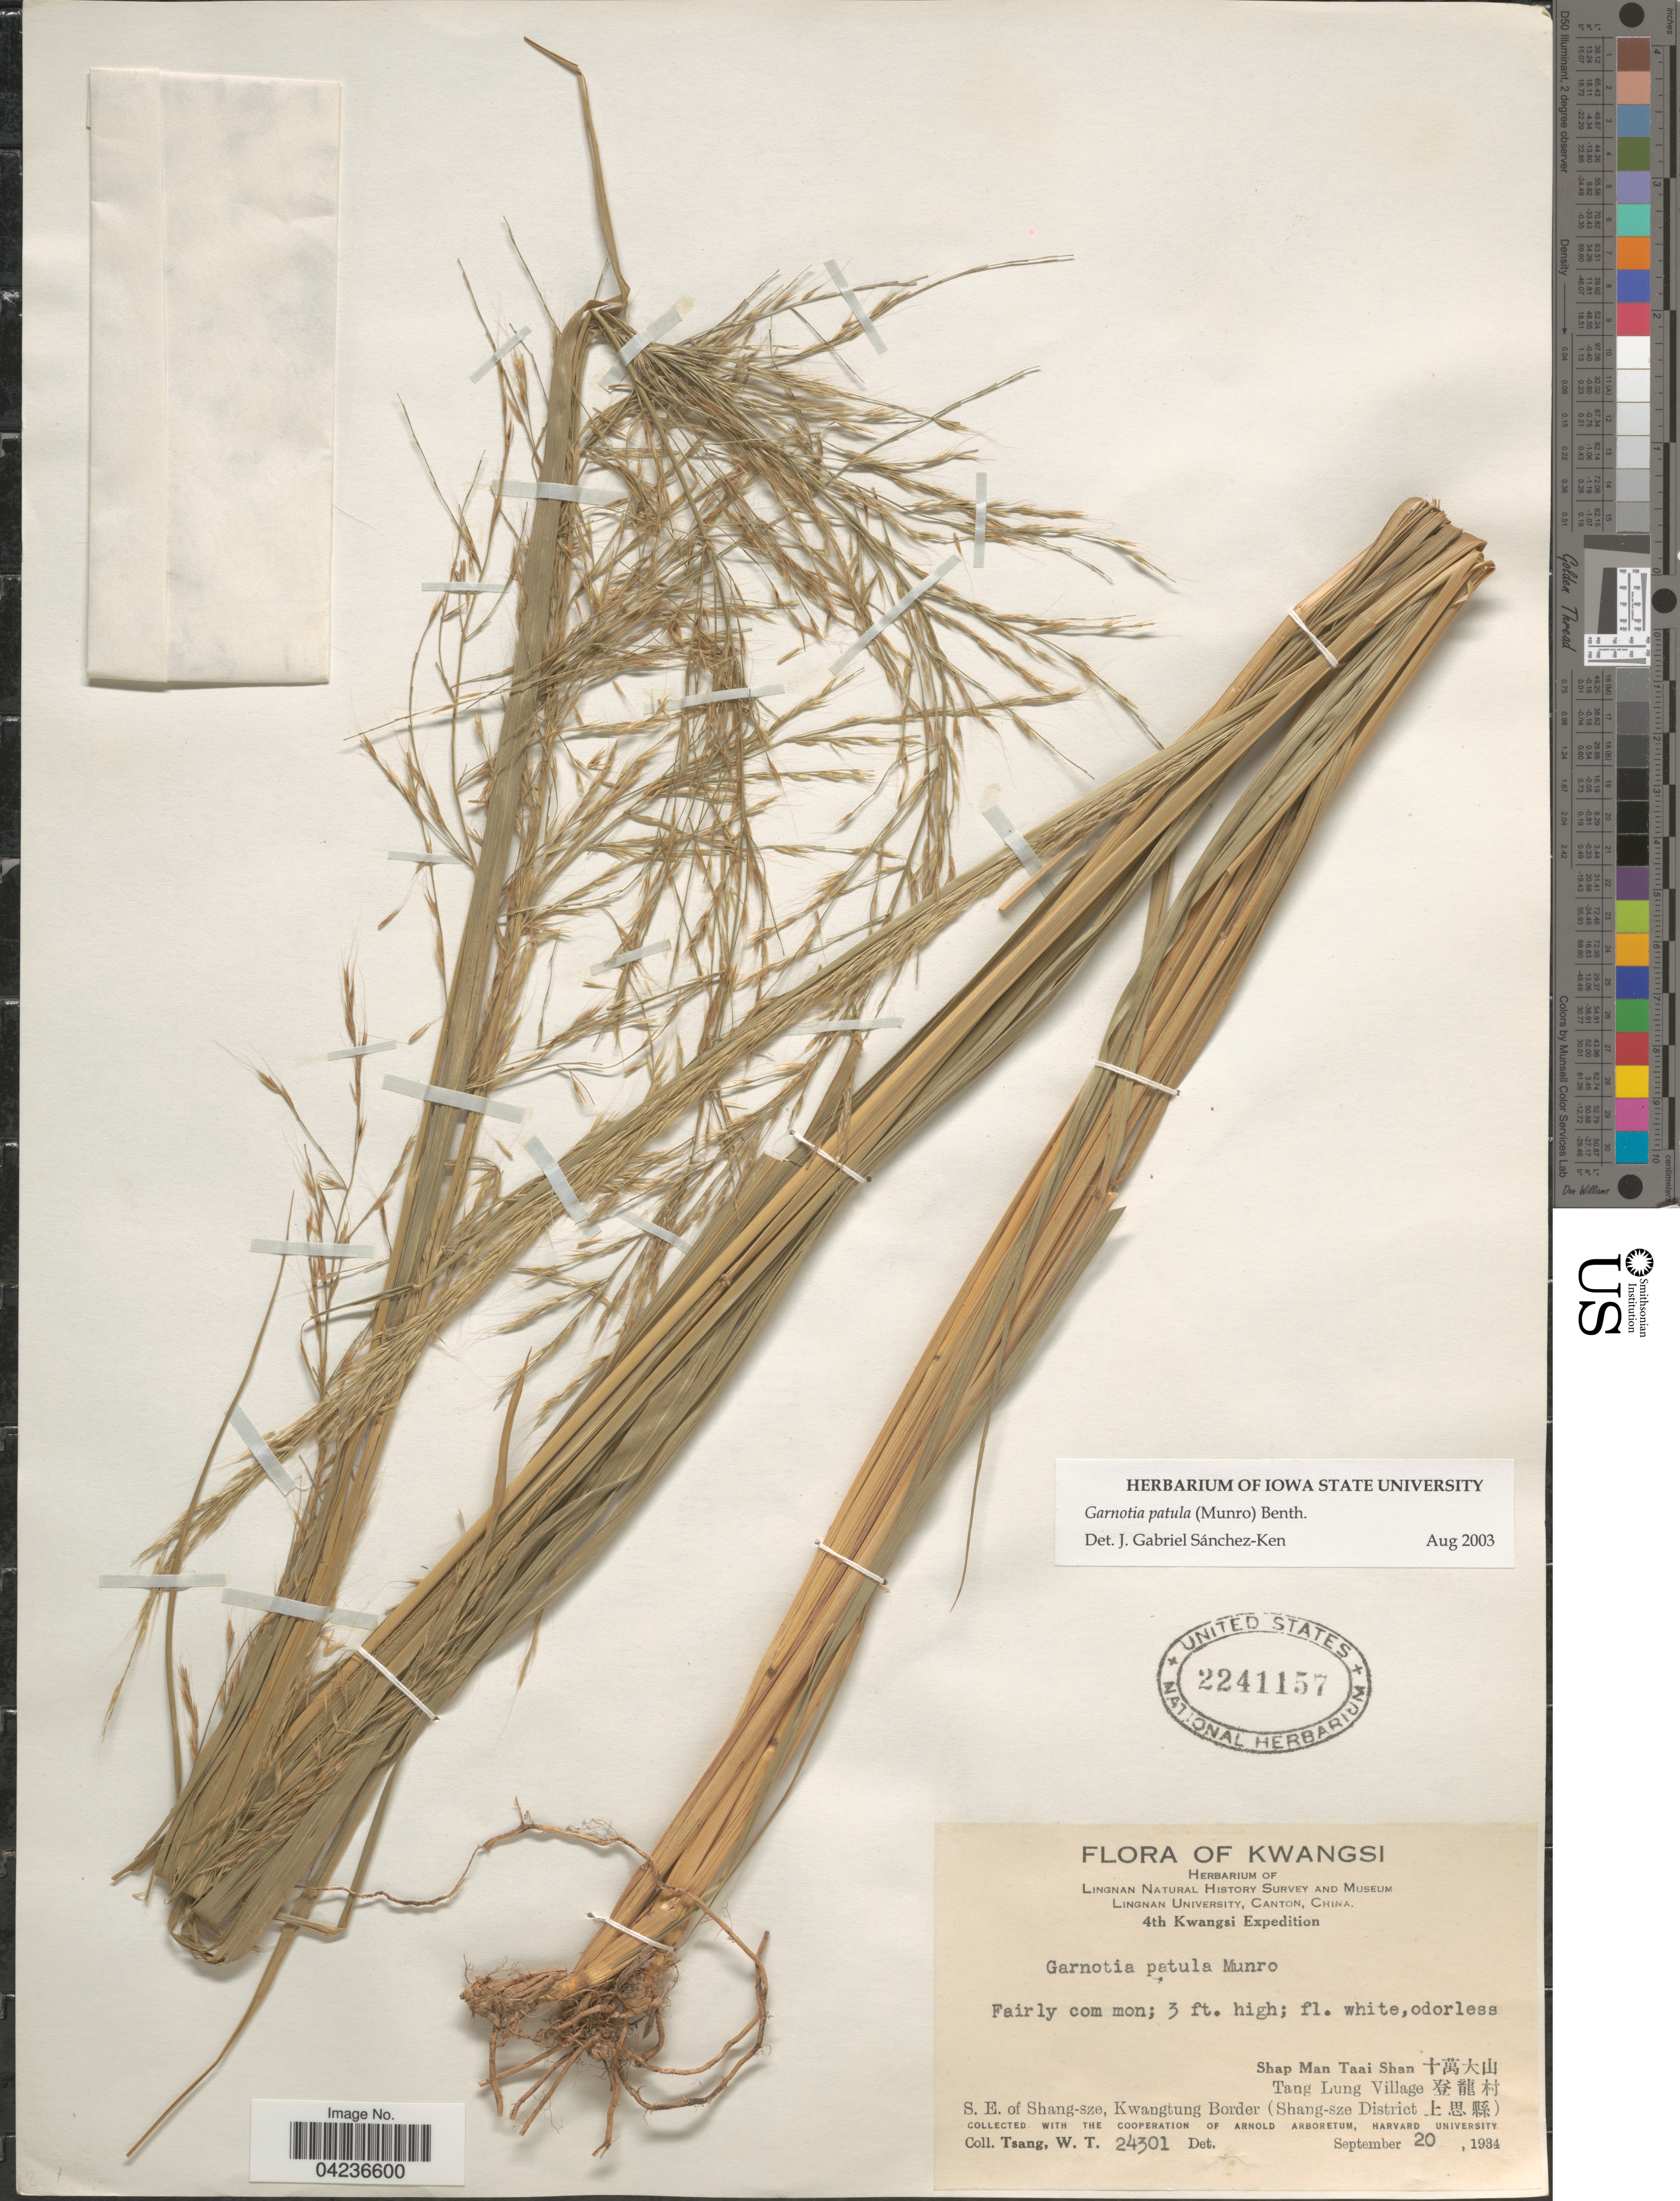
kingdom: Plantae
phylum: Tracheophyta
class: Liliopsida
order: Poales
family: Poaceae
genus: Garnotia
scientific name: Garnotia patula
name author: (Munro) Benth.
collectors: W. T. Tsang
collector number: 24301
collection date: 1934-09-20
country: China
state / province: Guangxi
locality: Kwangsi. Lingnan Natural HIstory Survey and Museum. 4th Kwangsi Expedition. Shap Man Taai Shan. X. Tang Lung Village. X. S.E. of Shang-sze, Kwangtung Border (Shang-sze District X).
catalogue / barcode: US 2241157